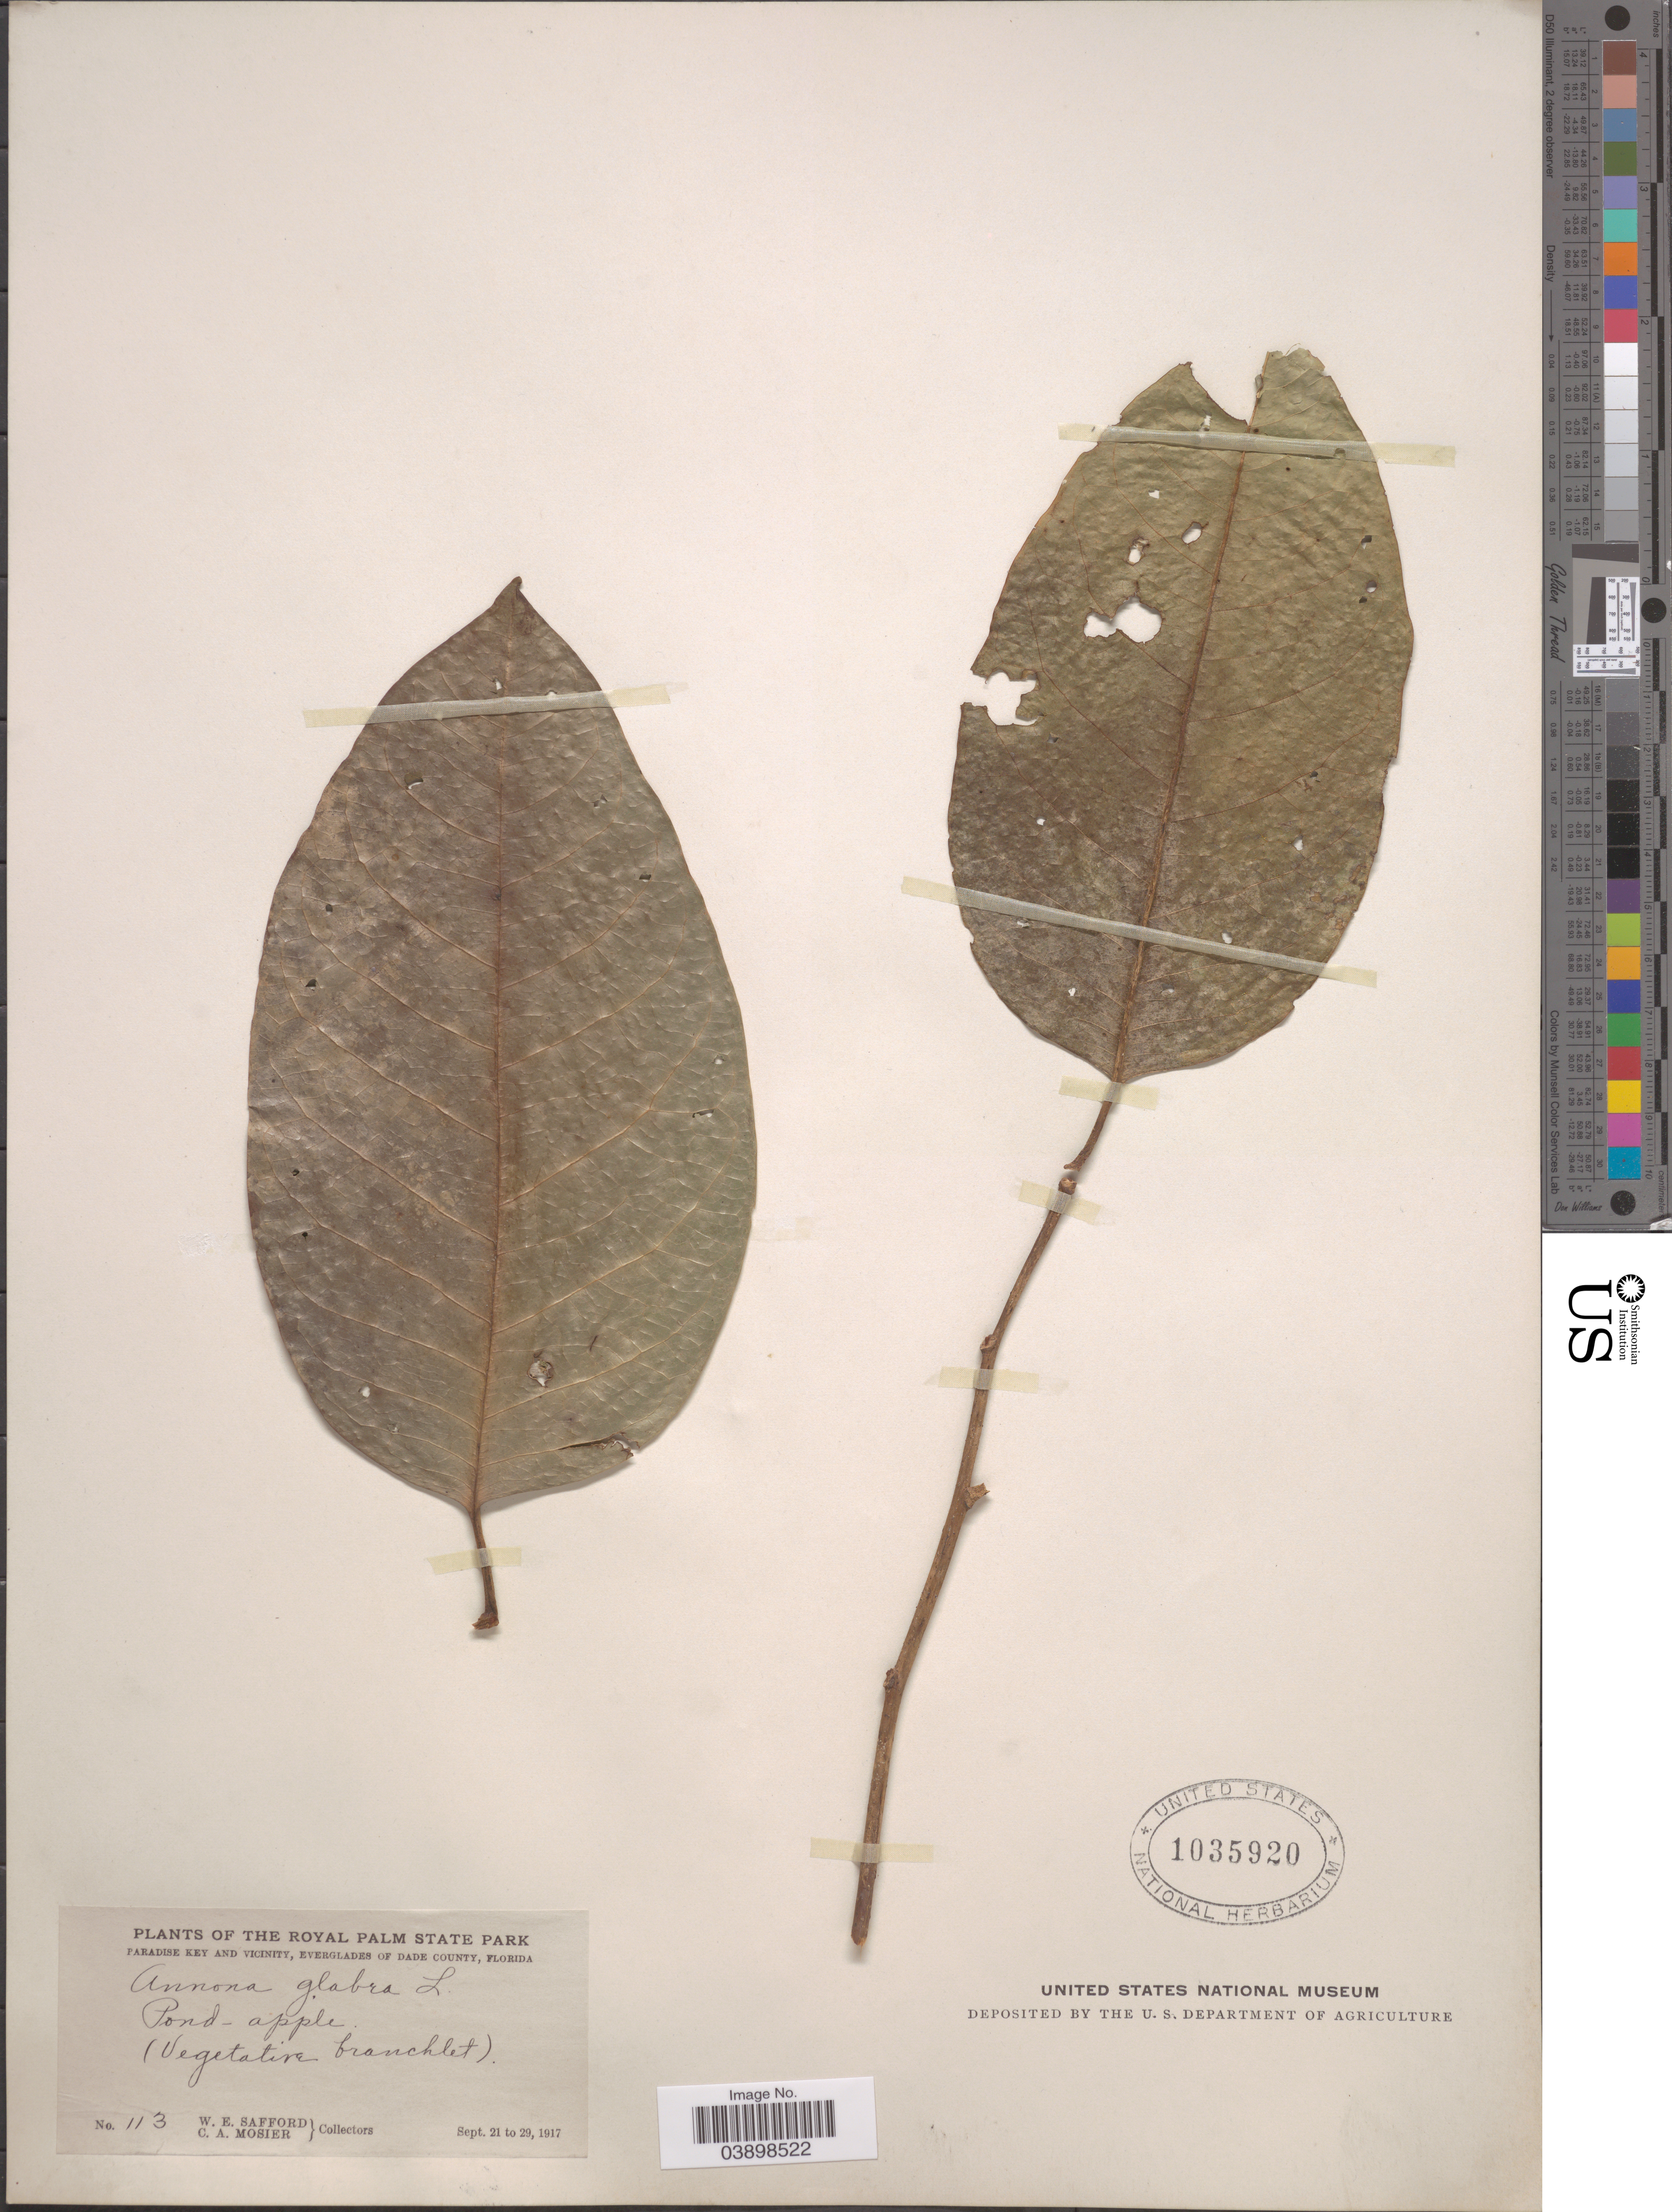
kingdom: Plantae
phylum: Tracheophyta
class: Magnoliopsida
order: Magnoliales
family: Annonaceae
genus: Annona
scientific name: Annona glabra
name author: L.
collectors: W. E. Safford & C. A. Mosier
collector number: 113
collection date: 1917-09-21/1917-09-29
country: United States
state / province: Florida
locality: The Royal Palm State Park. Paradise Key and vicinity, Everglades of Dade County.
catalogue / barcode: US 1035920